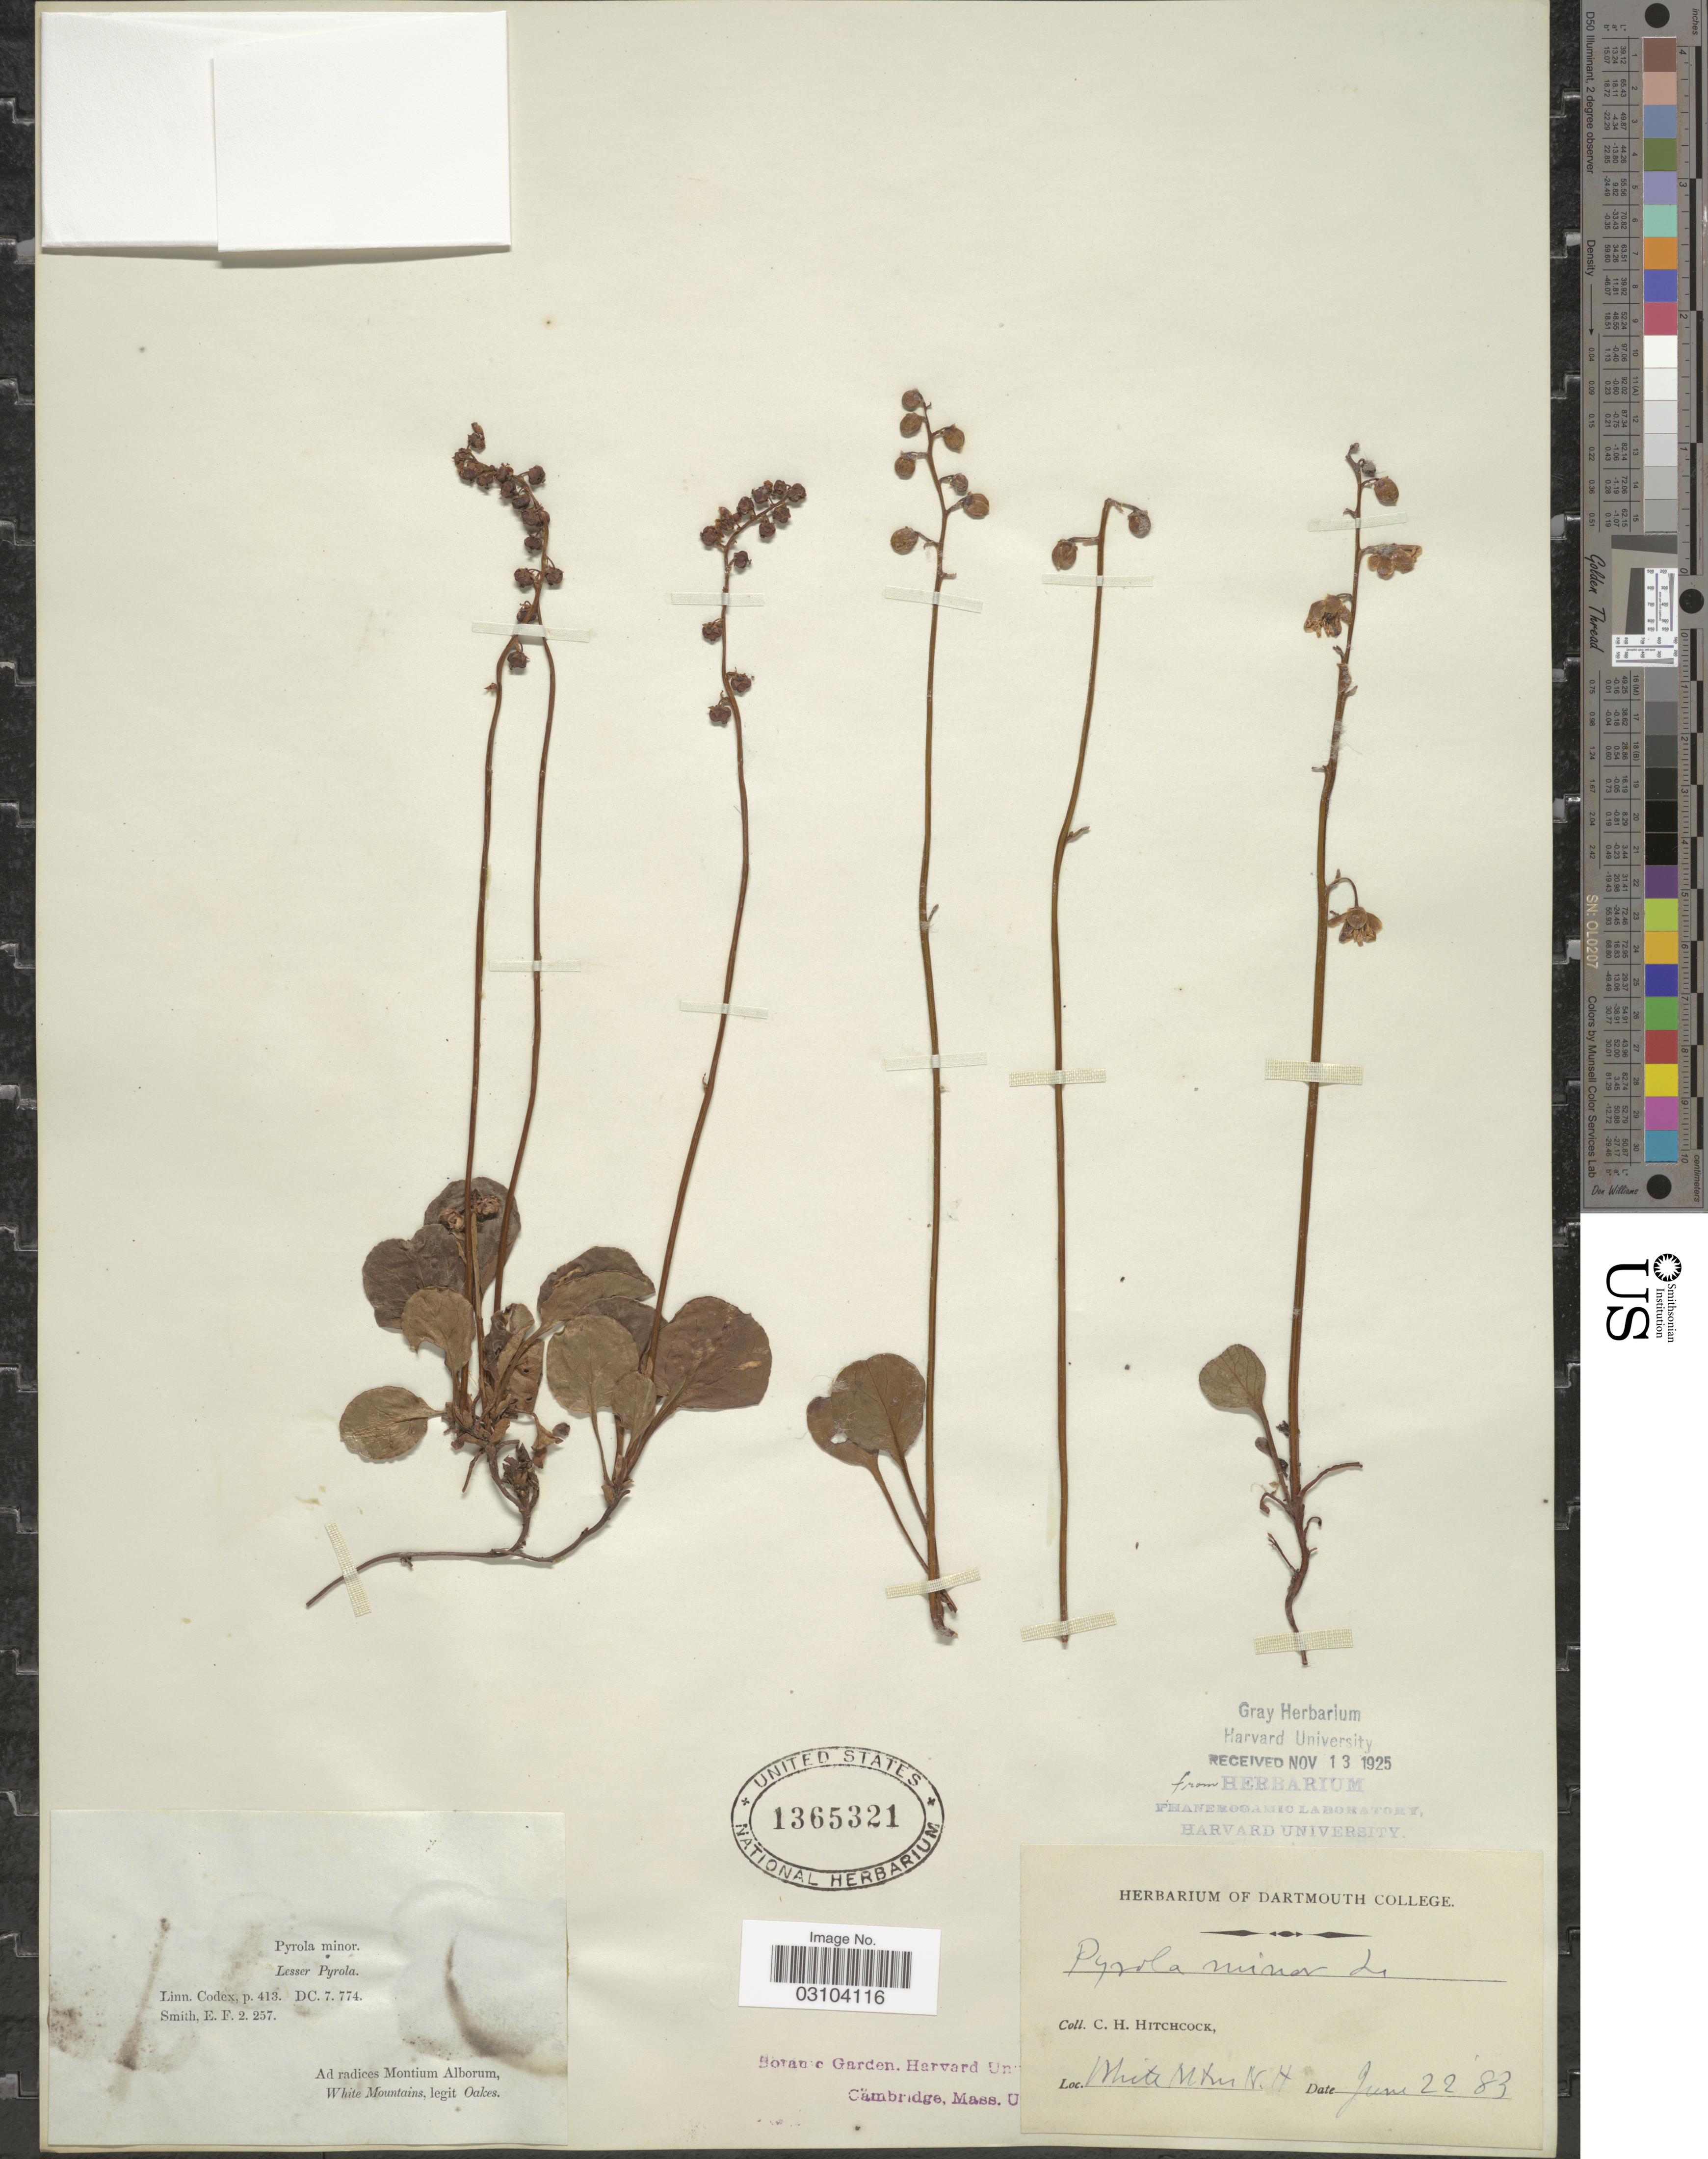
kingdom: Plantae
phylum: Tracheophyta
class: Magnoliopsida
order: Ericales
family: Ericaceae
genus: Pyrola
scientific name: Pyrola minor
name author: L.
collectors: C. Hitchcock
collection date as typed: Transcribed d/m/y: 22/6/83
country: United States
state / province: New Hampshire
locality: White Mtn.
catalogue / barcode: US 1365321-2